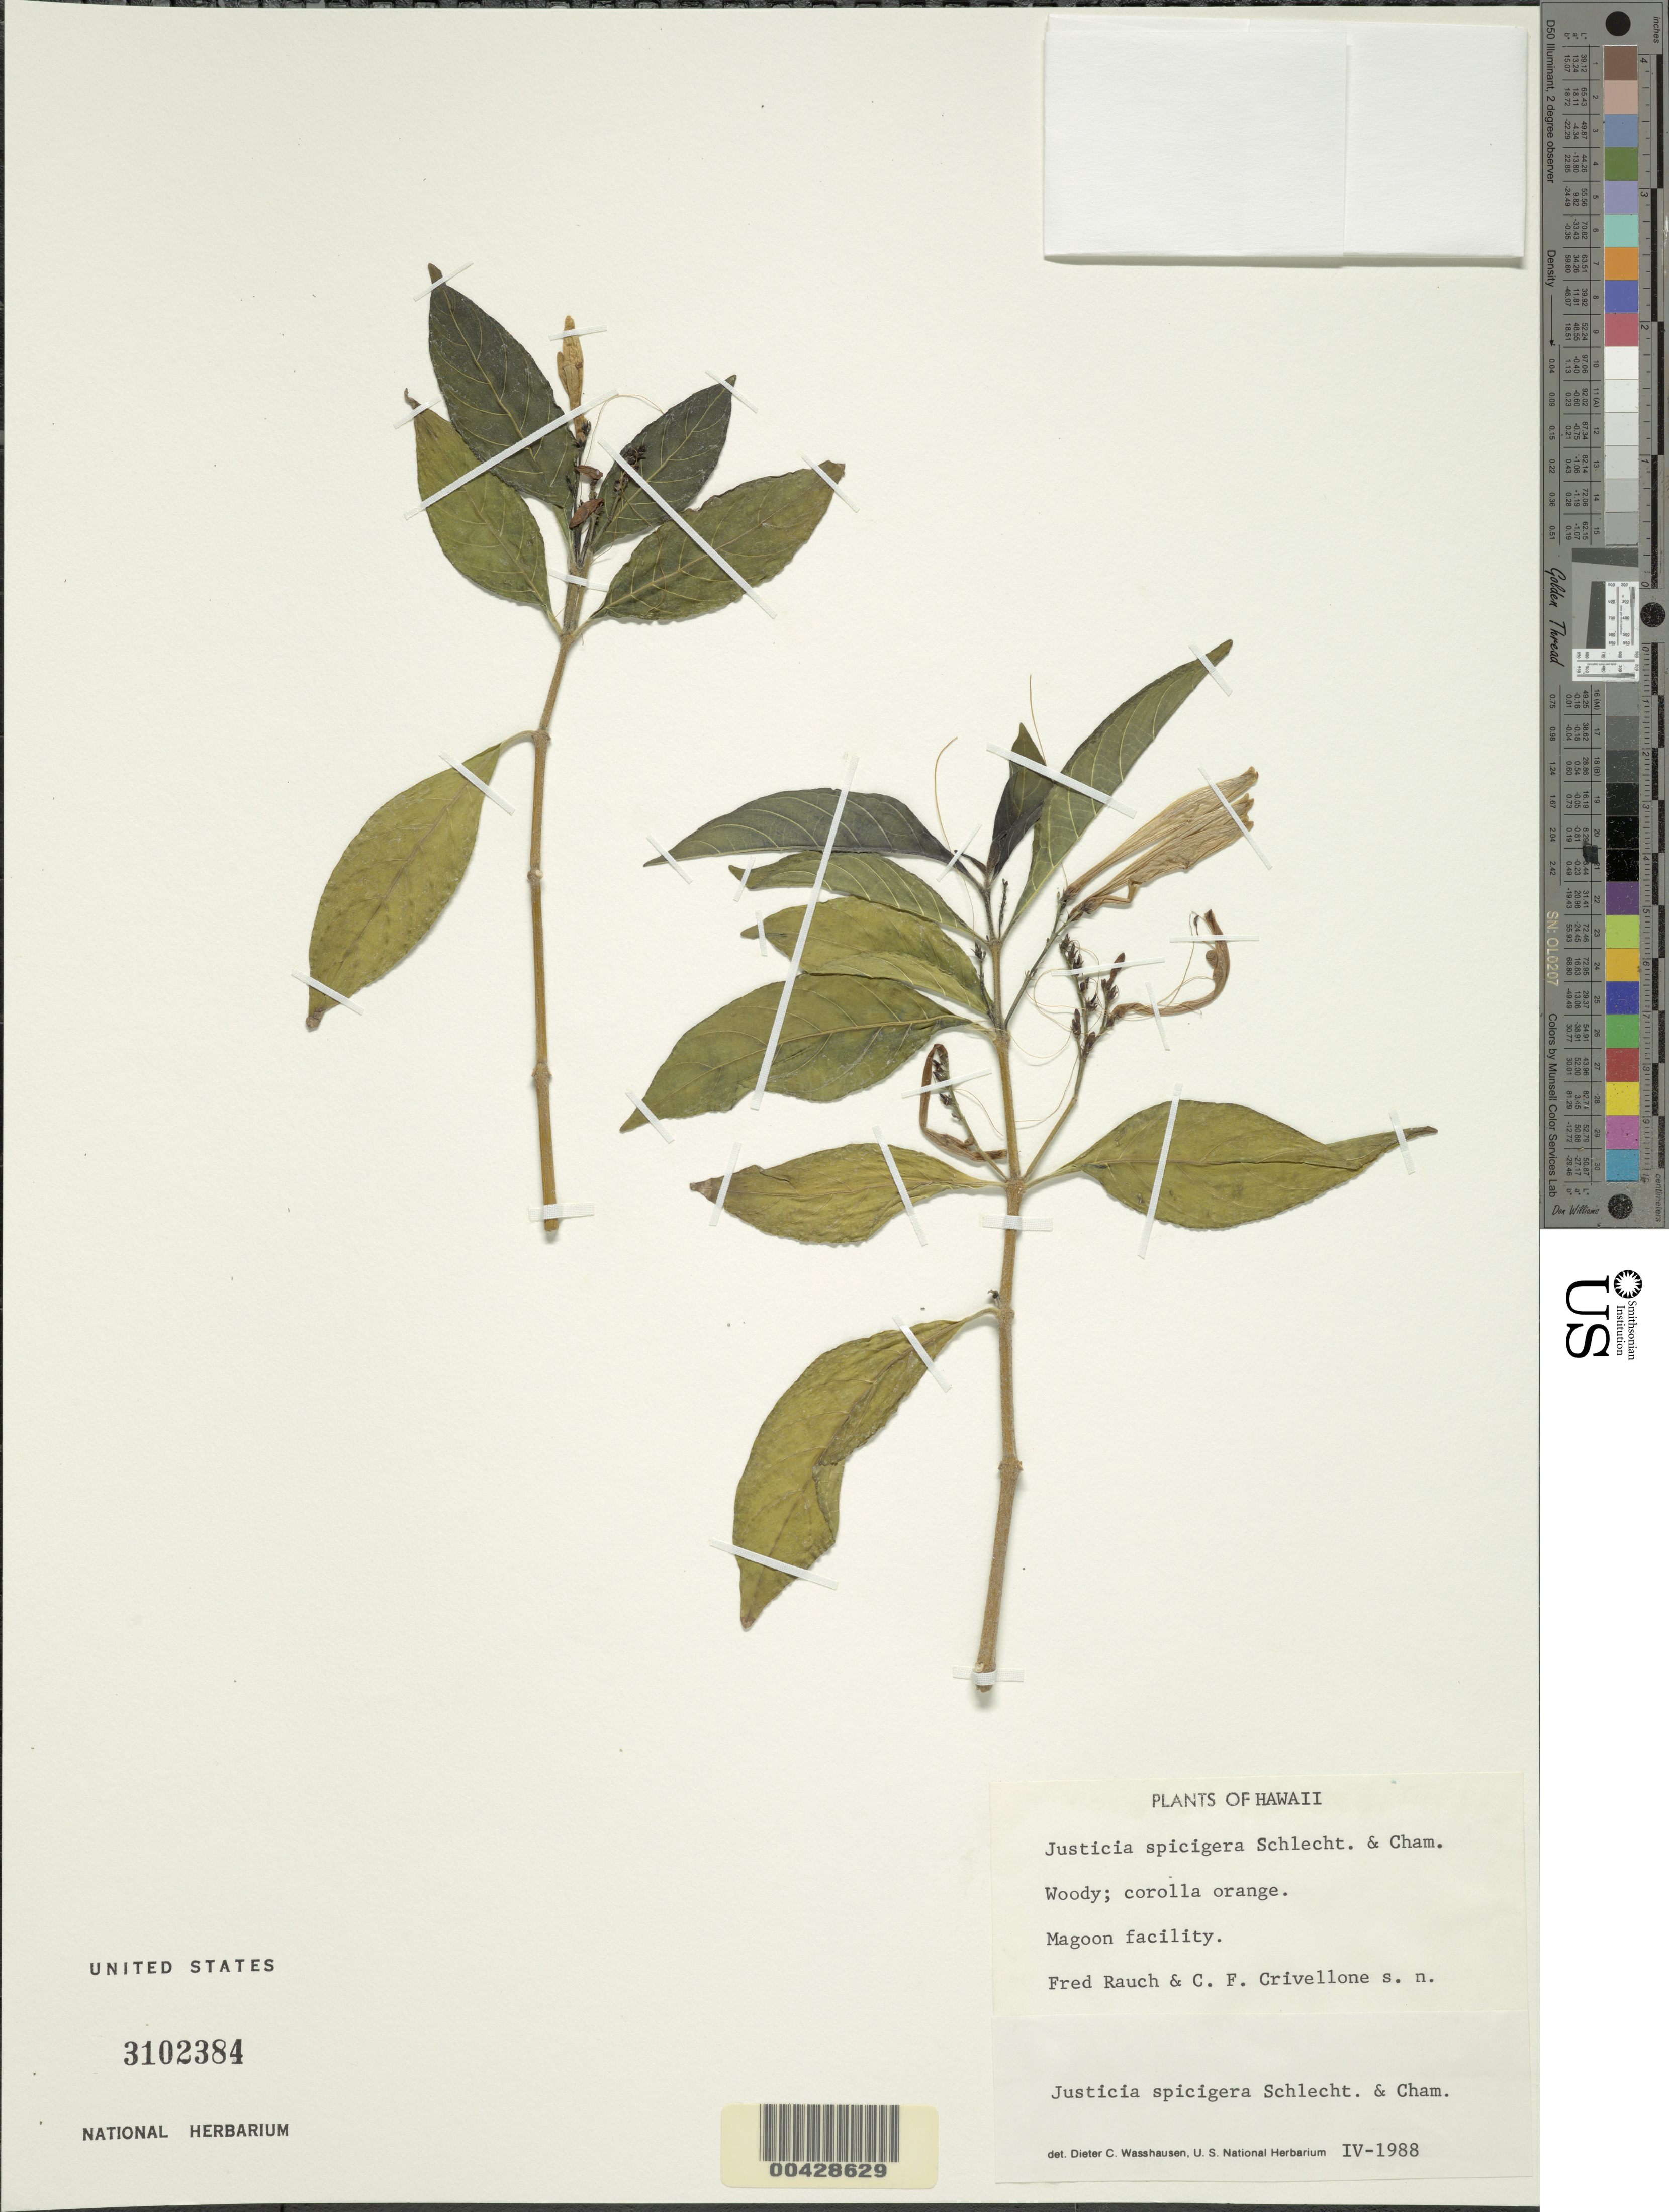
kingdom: Plantae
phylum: Tracheophyta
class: Magnoliopsida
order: Lamiales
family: Acanthaceae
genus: Justicia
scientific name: Justicia spicigera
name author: Schltdl.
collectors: F. Rauch & C. Crivellone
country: United States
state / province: Hawaii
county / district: Honolulu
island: Oahu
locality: Magoon facility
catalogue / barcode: US 3102384